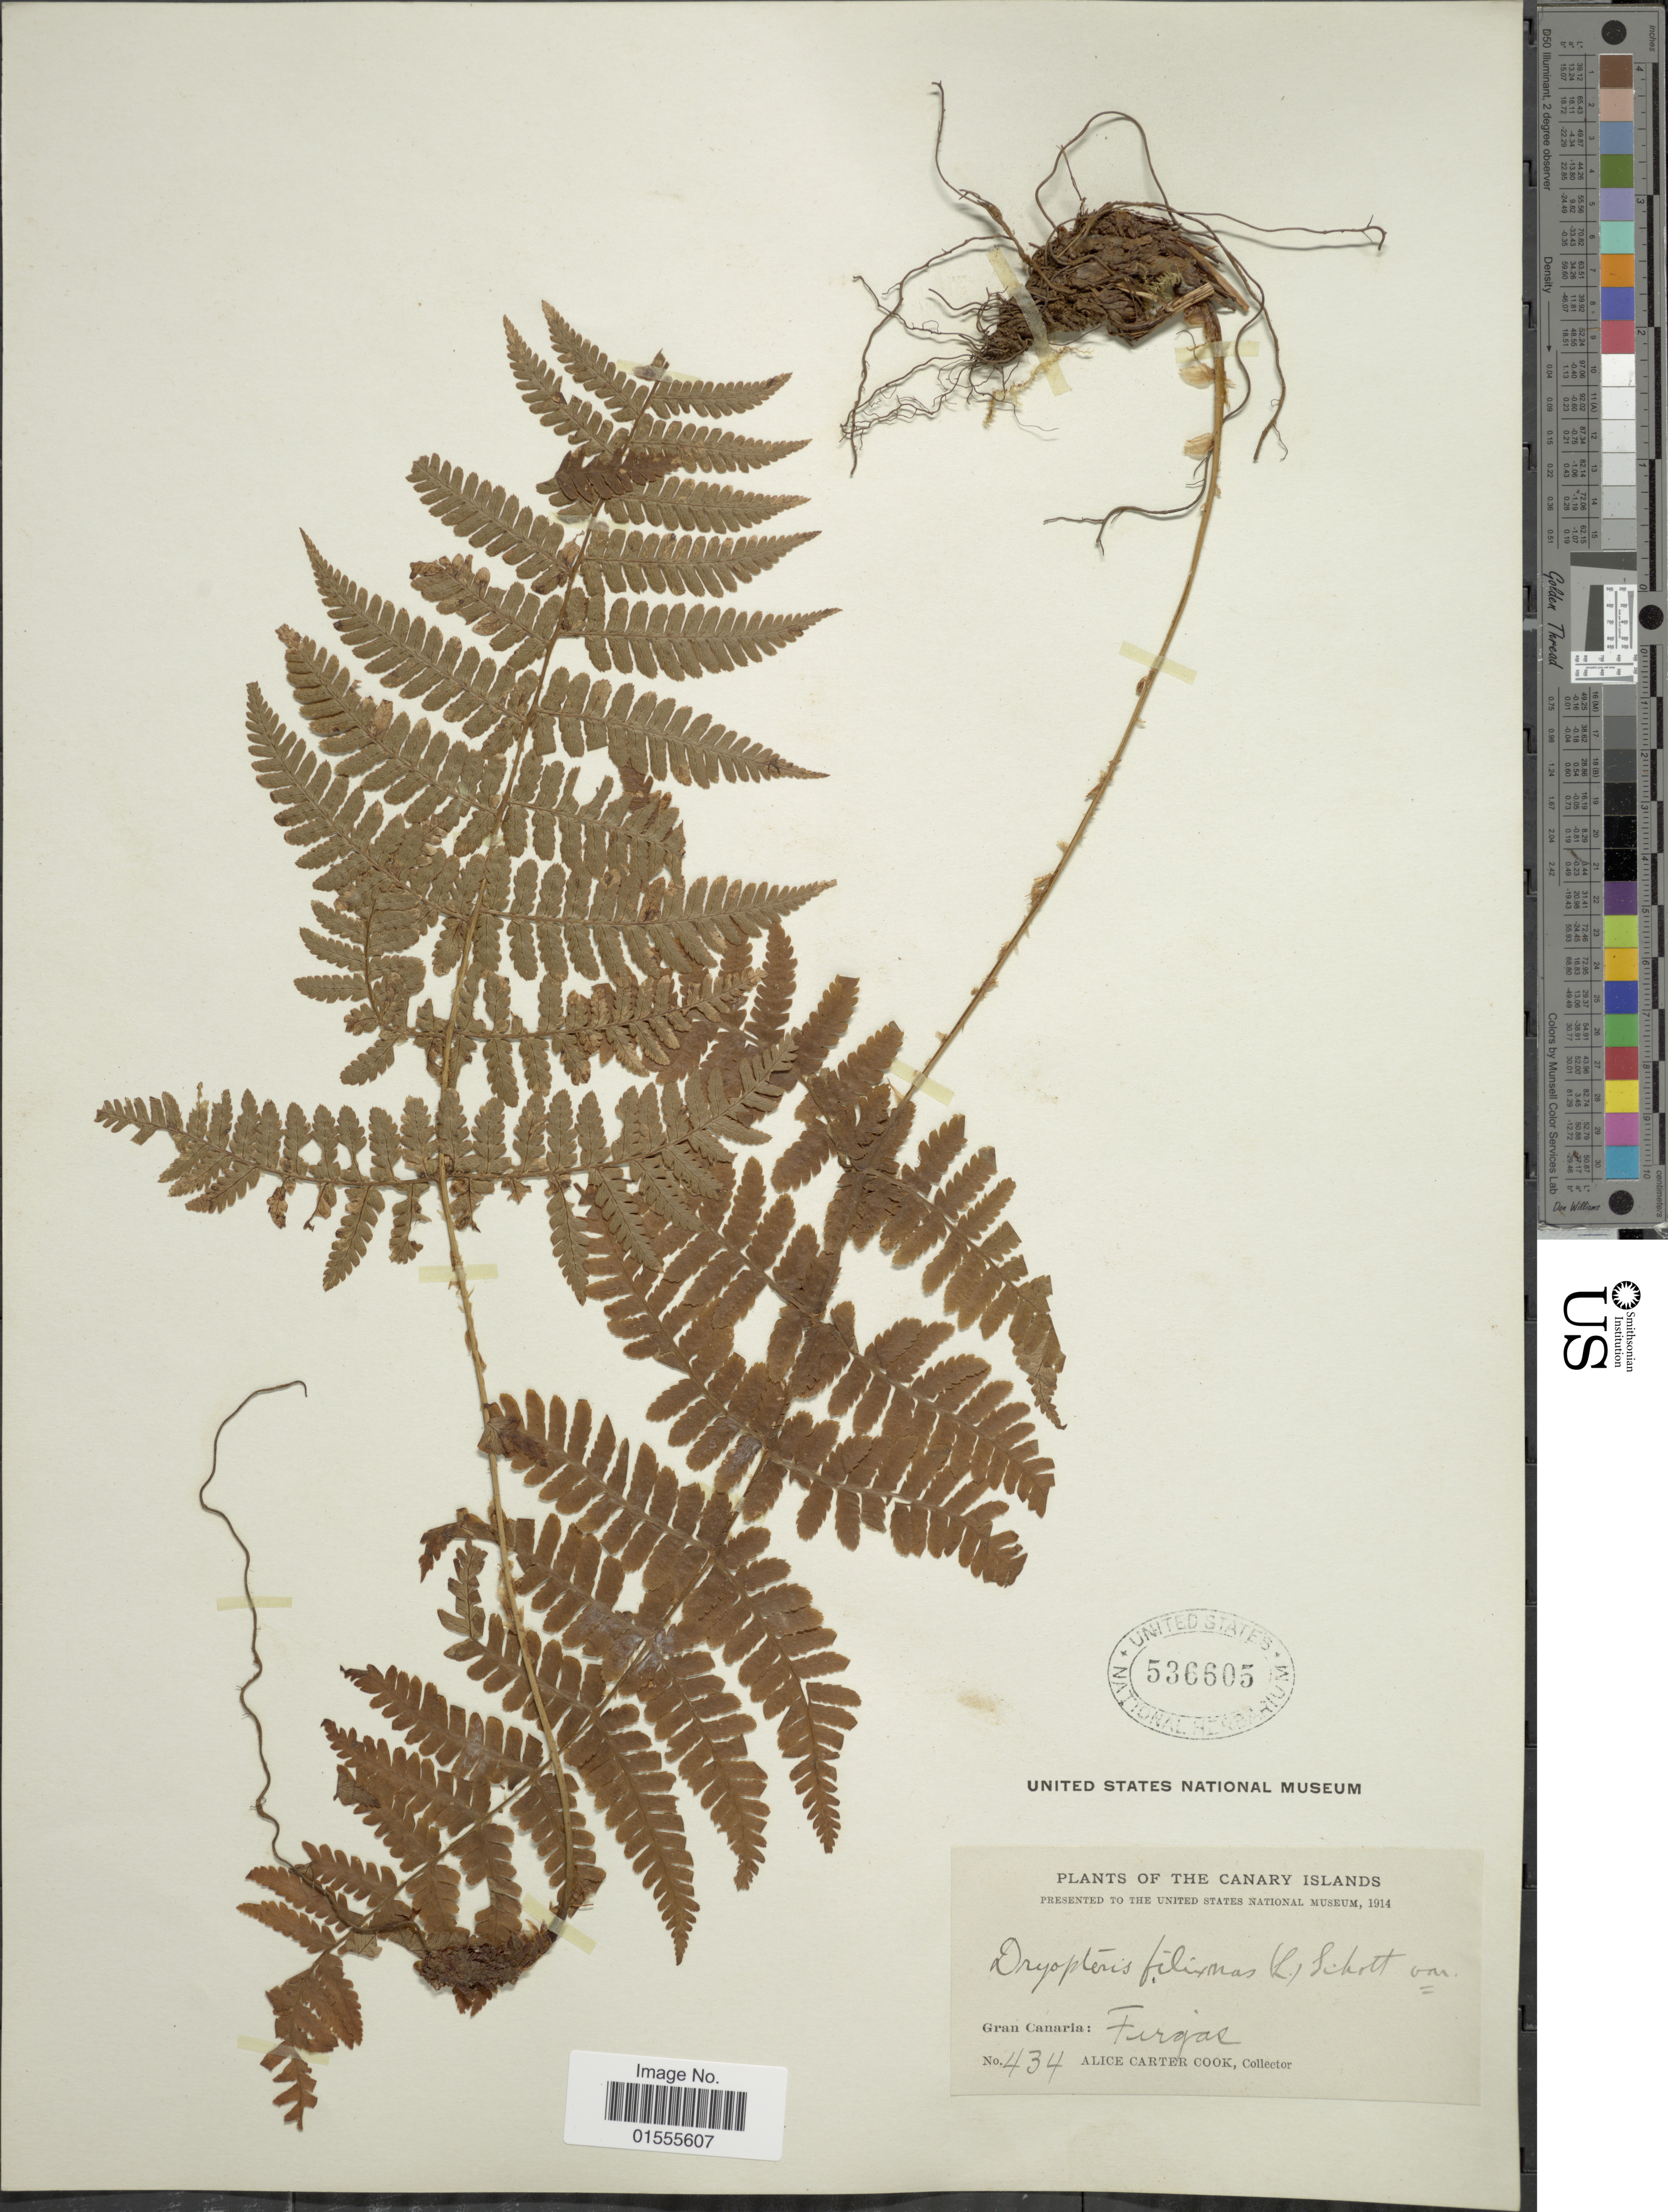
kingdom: Plantae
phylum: Tracheophyta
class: Polypodiopsida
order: Polypodiales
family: Dryopteridaceae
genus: Dryopteris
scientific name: Dryopteris aitoniana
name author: Pic. Serm.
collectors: Alice C. Cook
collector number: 434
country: Spain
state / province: Canarias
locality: The Canary Islands, Gran Canaria: firgas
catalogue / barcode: US 536605